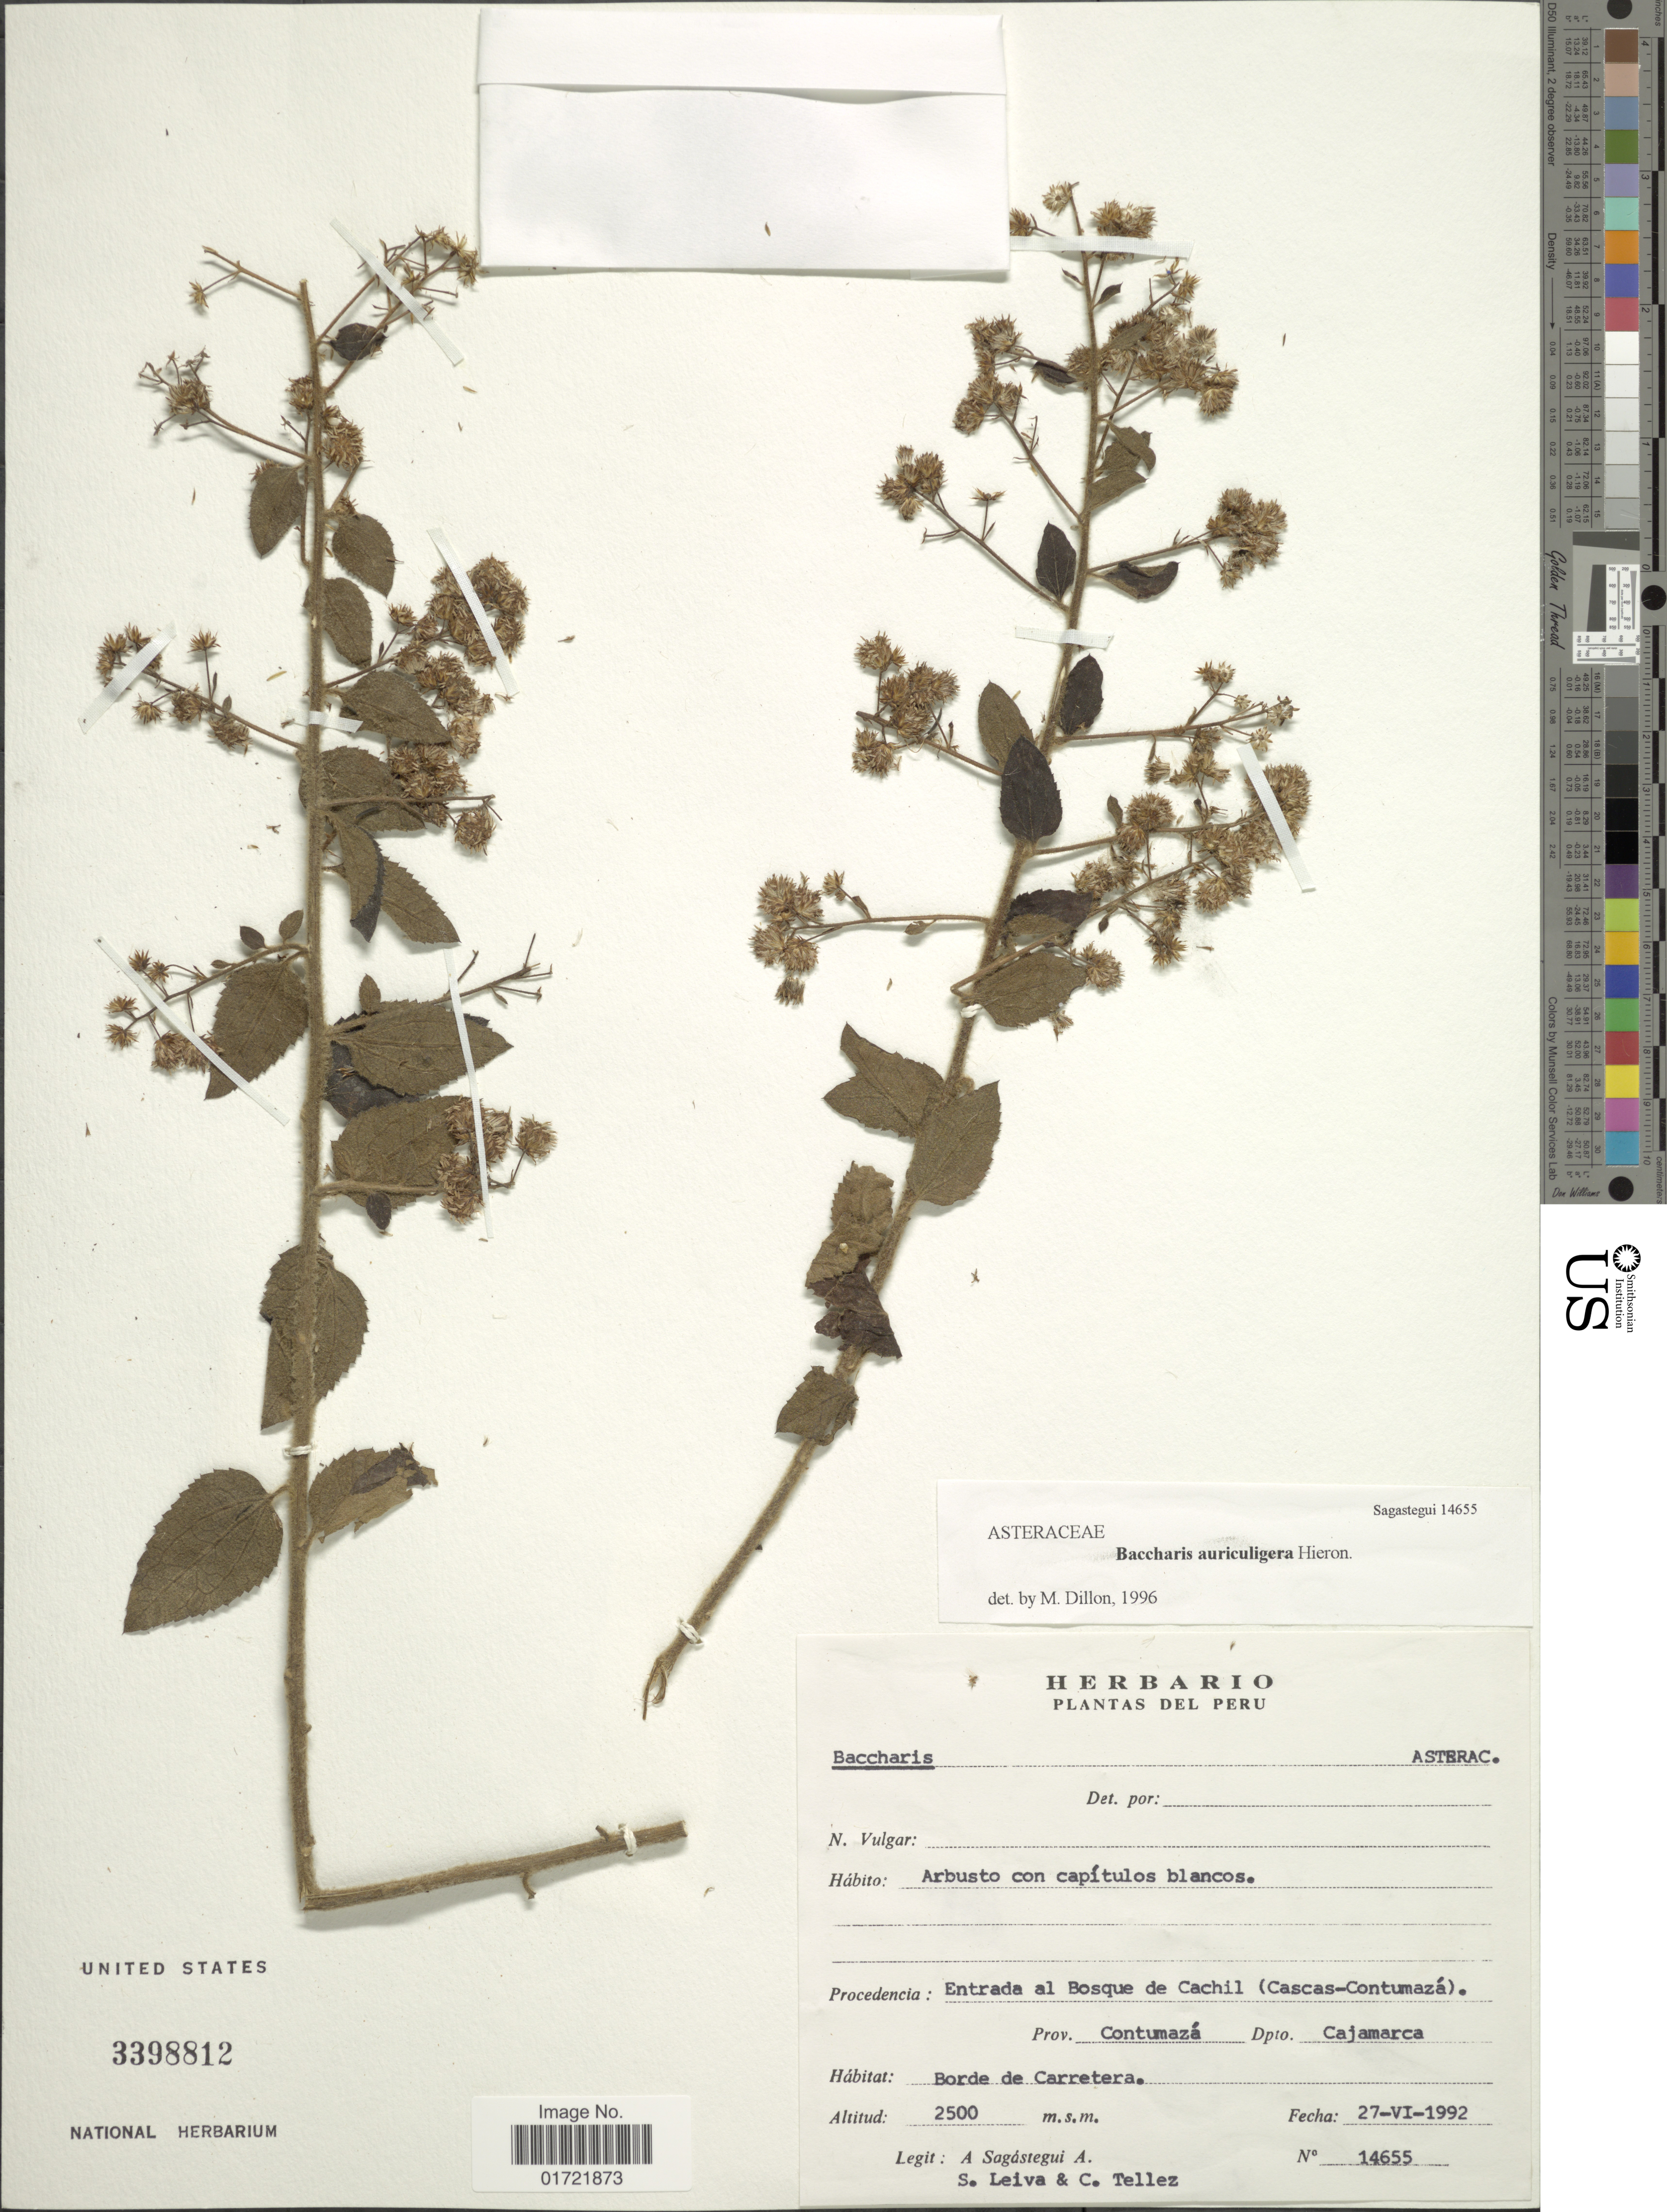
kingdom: Plantae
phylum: Tracheophyta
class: Magnoliopsida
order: Asterales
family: Asteraceae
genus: Baccharis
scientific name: Baccharis auriculigera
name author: Hieron.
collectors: A. Sagástegui A., S. Leiva & C. Téllez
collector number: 14655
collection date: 1992-06-27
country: Peru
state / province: Cajamarca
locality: Entrada al Bosque de Cachil (Cascas-Contumaza). Prov. Contumaza.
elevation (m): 2500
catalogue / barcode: US 3398812